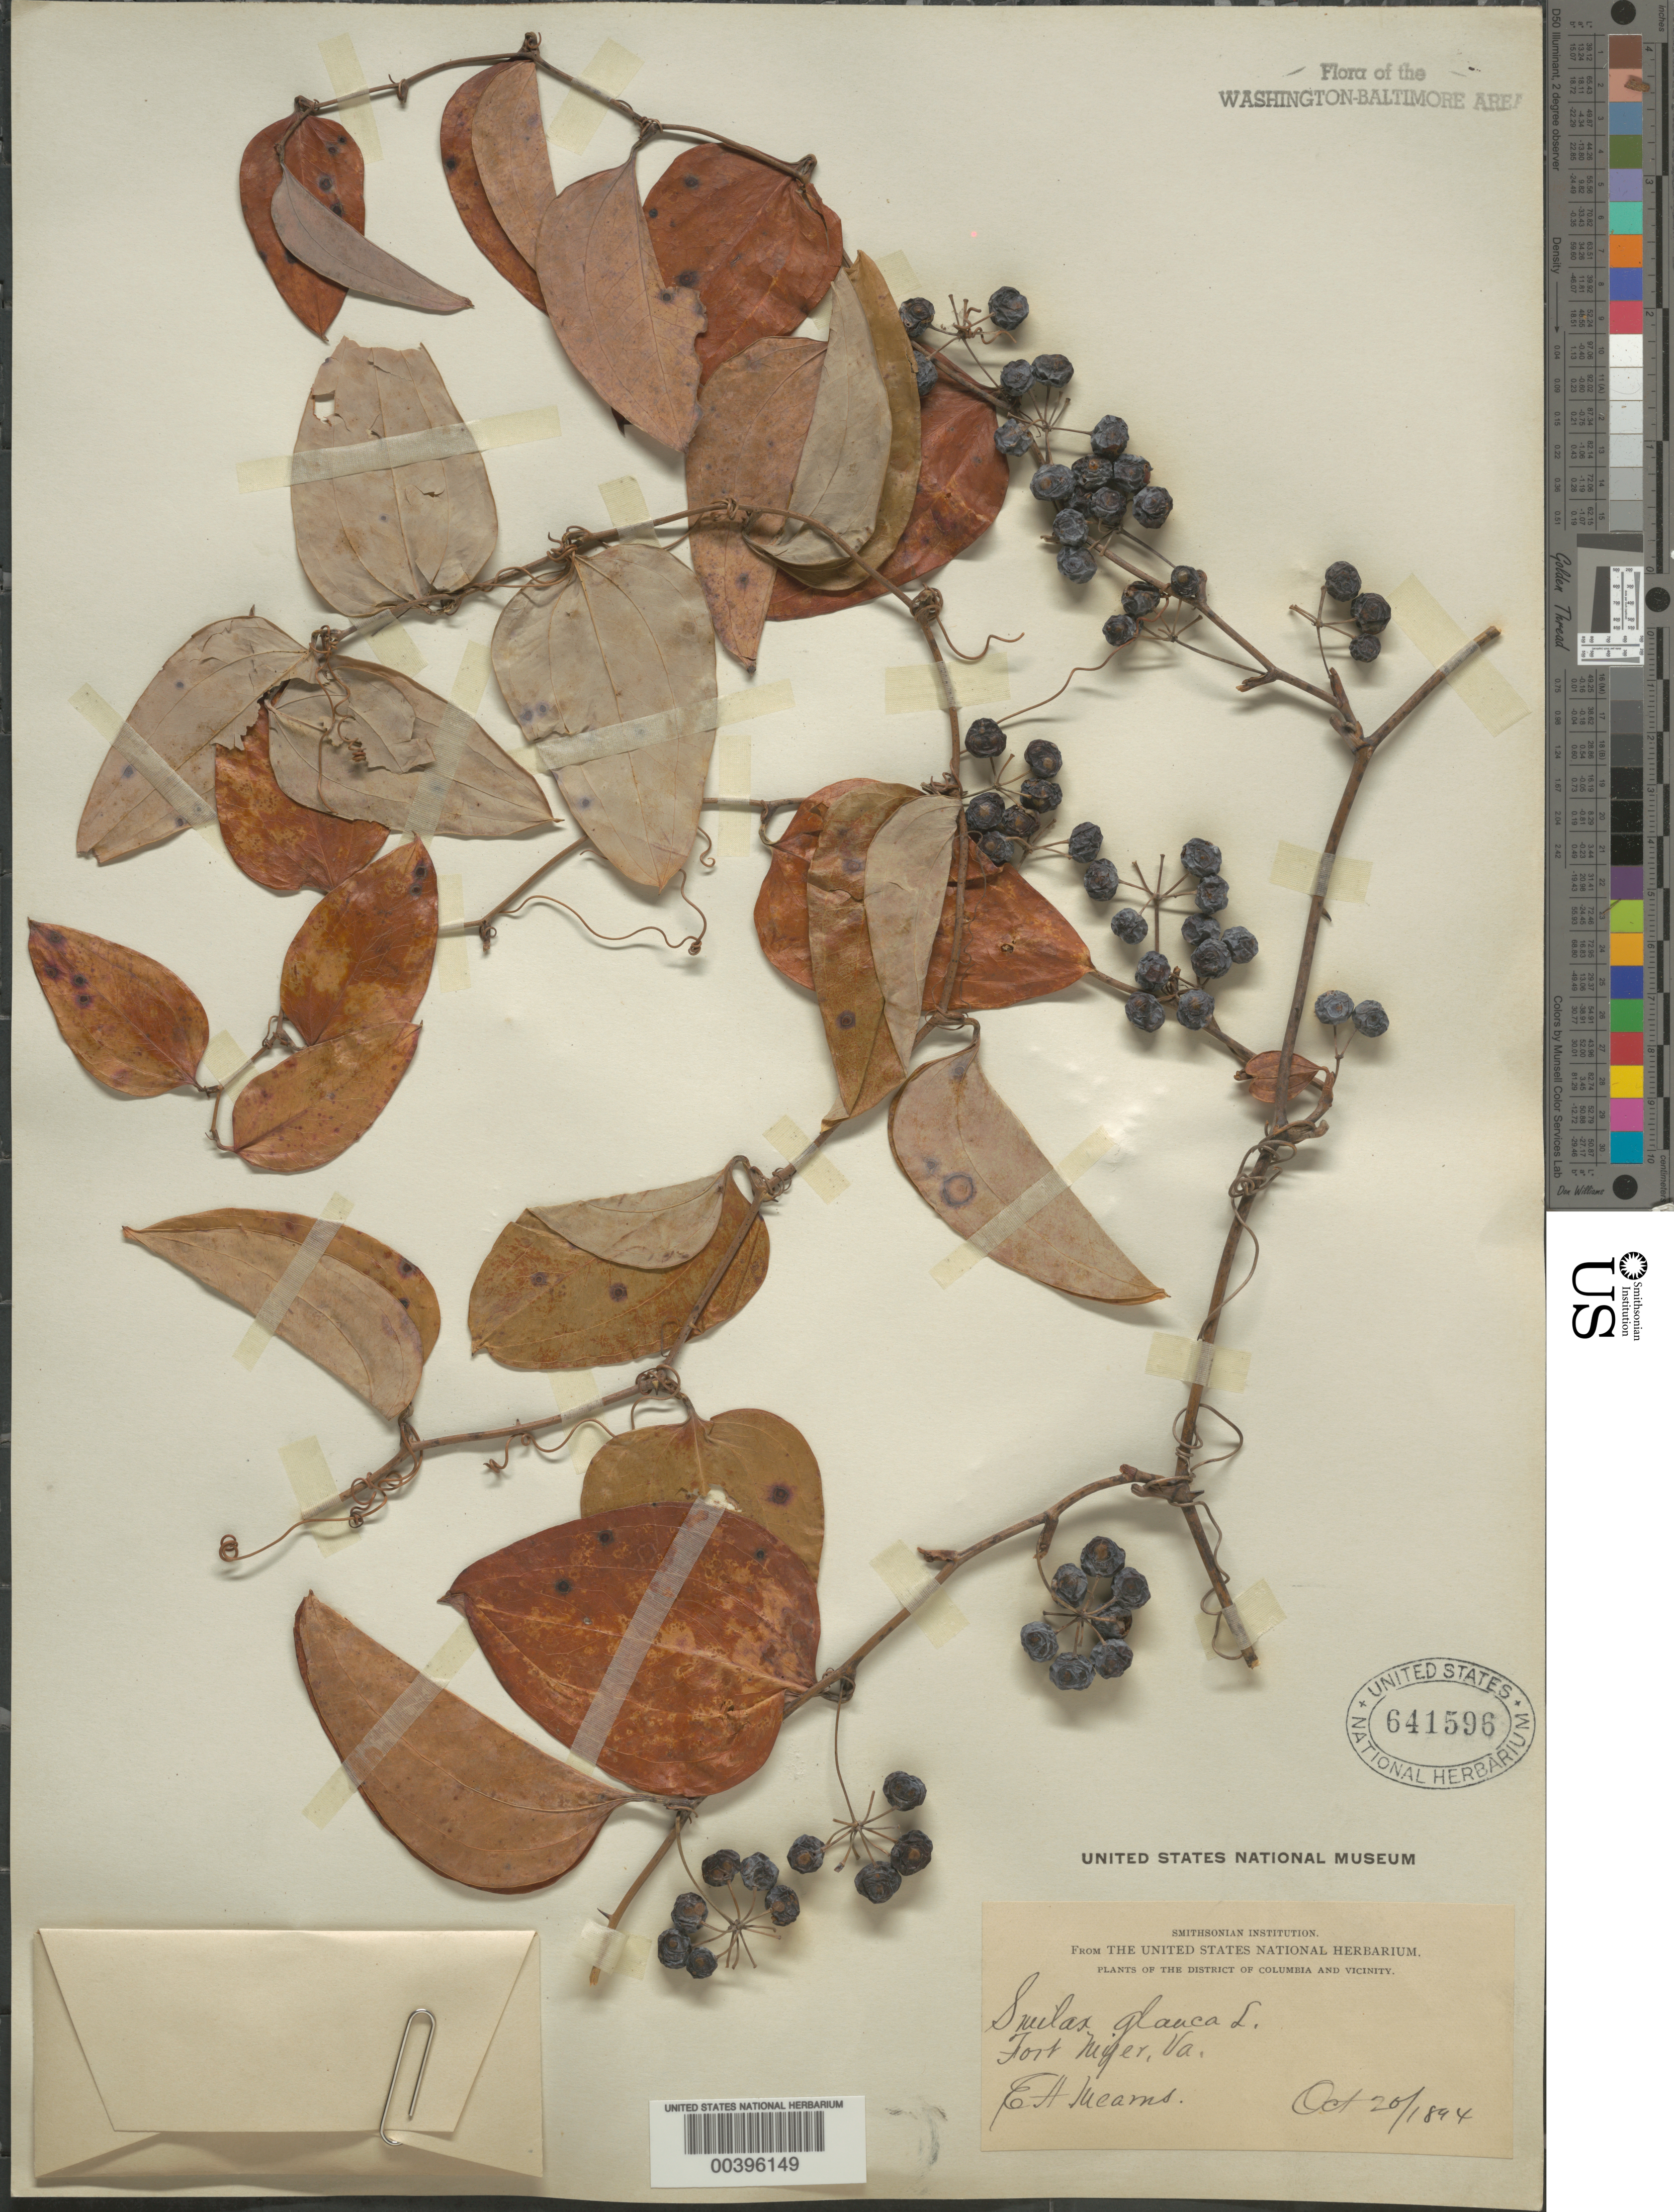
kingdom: Plantae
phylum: Tracheophyta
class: Liliopsida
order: Liliales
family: Smilacaceae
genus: Smilax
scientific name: Smilax glauca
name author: Walter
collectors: E. A. Mearns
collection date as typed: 20 Oct 1894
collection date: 1894-10-20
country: United States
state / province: Virginia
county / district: Arlington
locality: Fort Myers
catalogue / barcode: US 641596